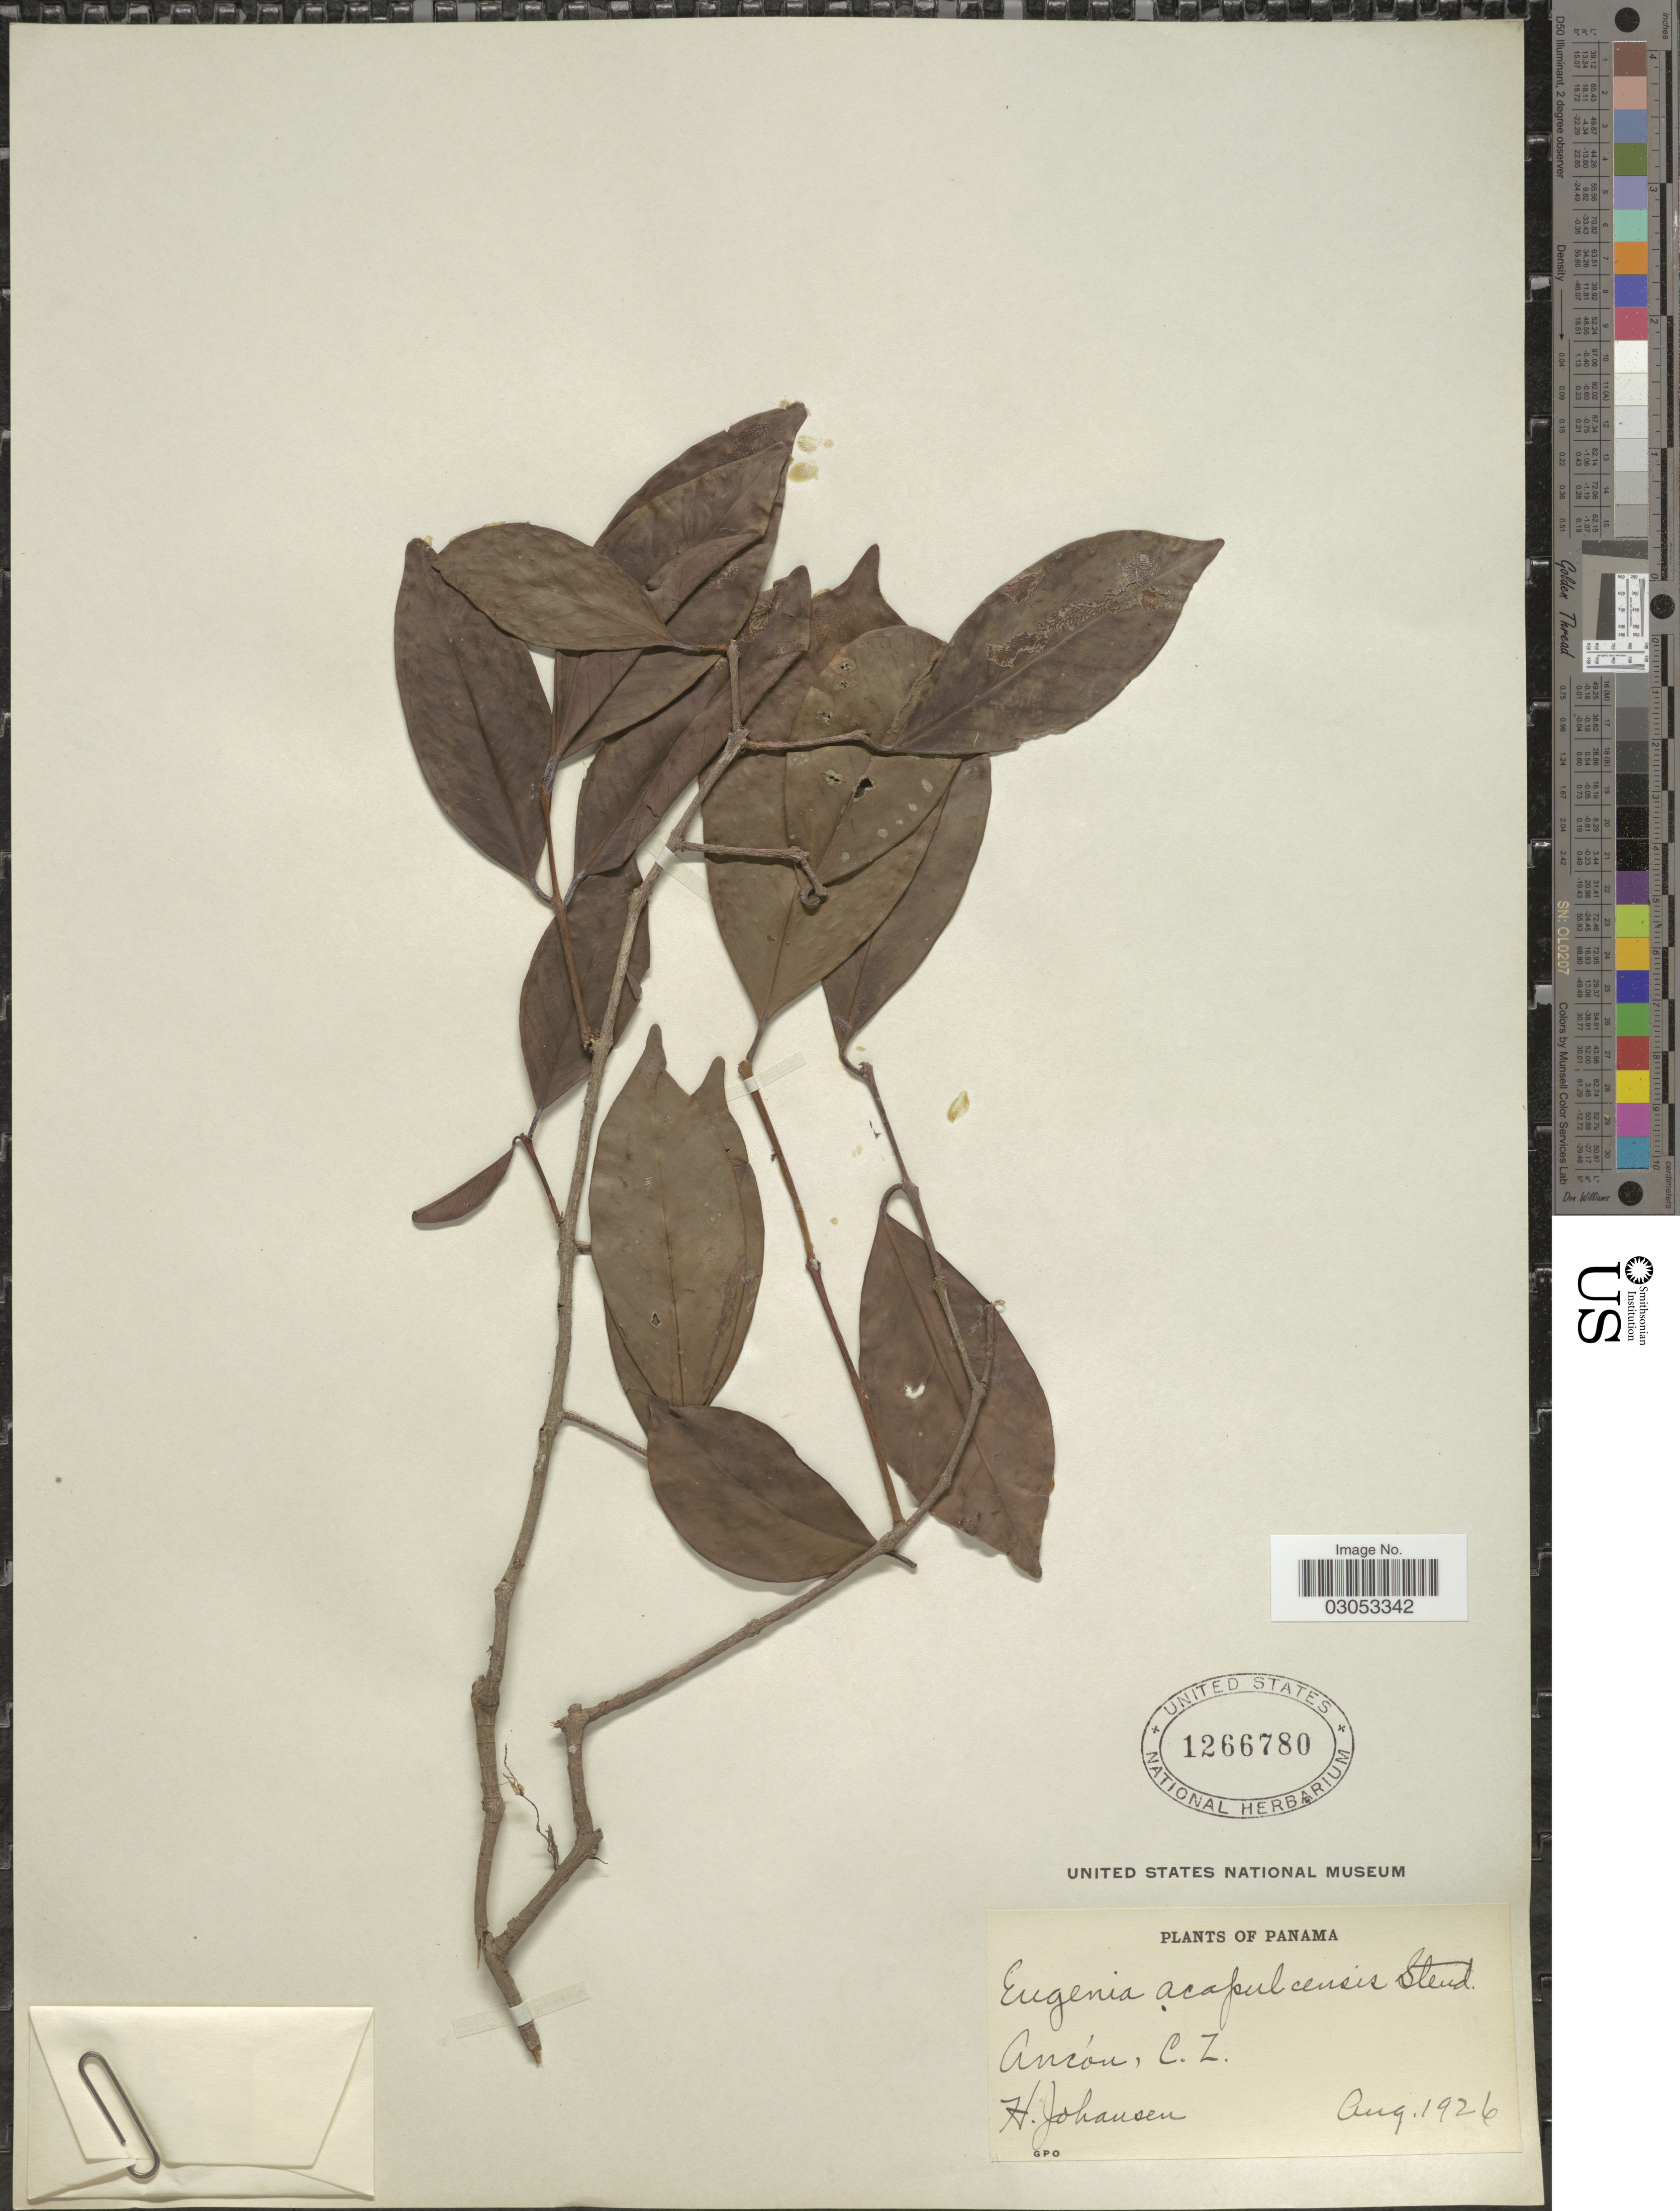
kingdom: Plantae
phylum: Tracheophyta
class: Magnoliopsida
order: Myrtales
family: Myrtaceae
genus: Eugenia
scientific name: Eugenia acapulcensis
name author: Steud.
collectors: H. Johansen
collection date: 1926-08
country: Panama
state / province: Colón / Panamá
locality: Ancón, C. Z.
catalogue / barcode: US 1266780